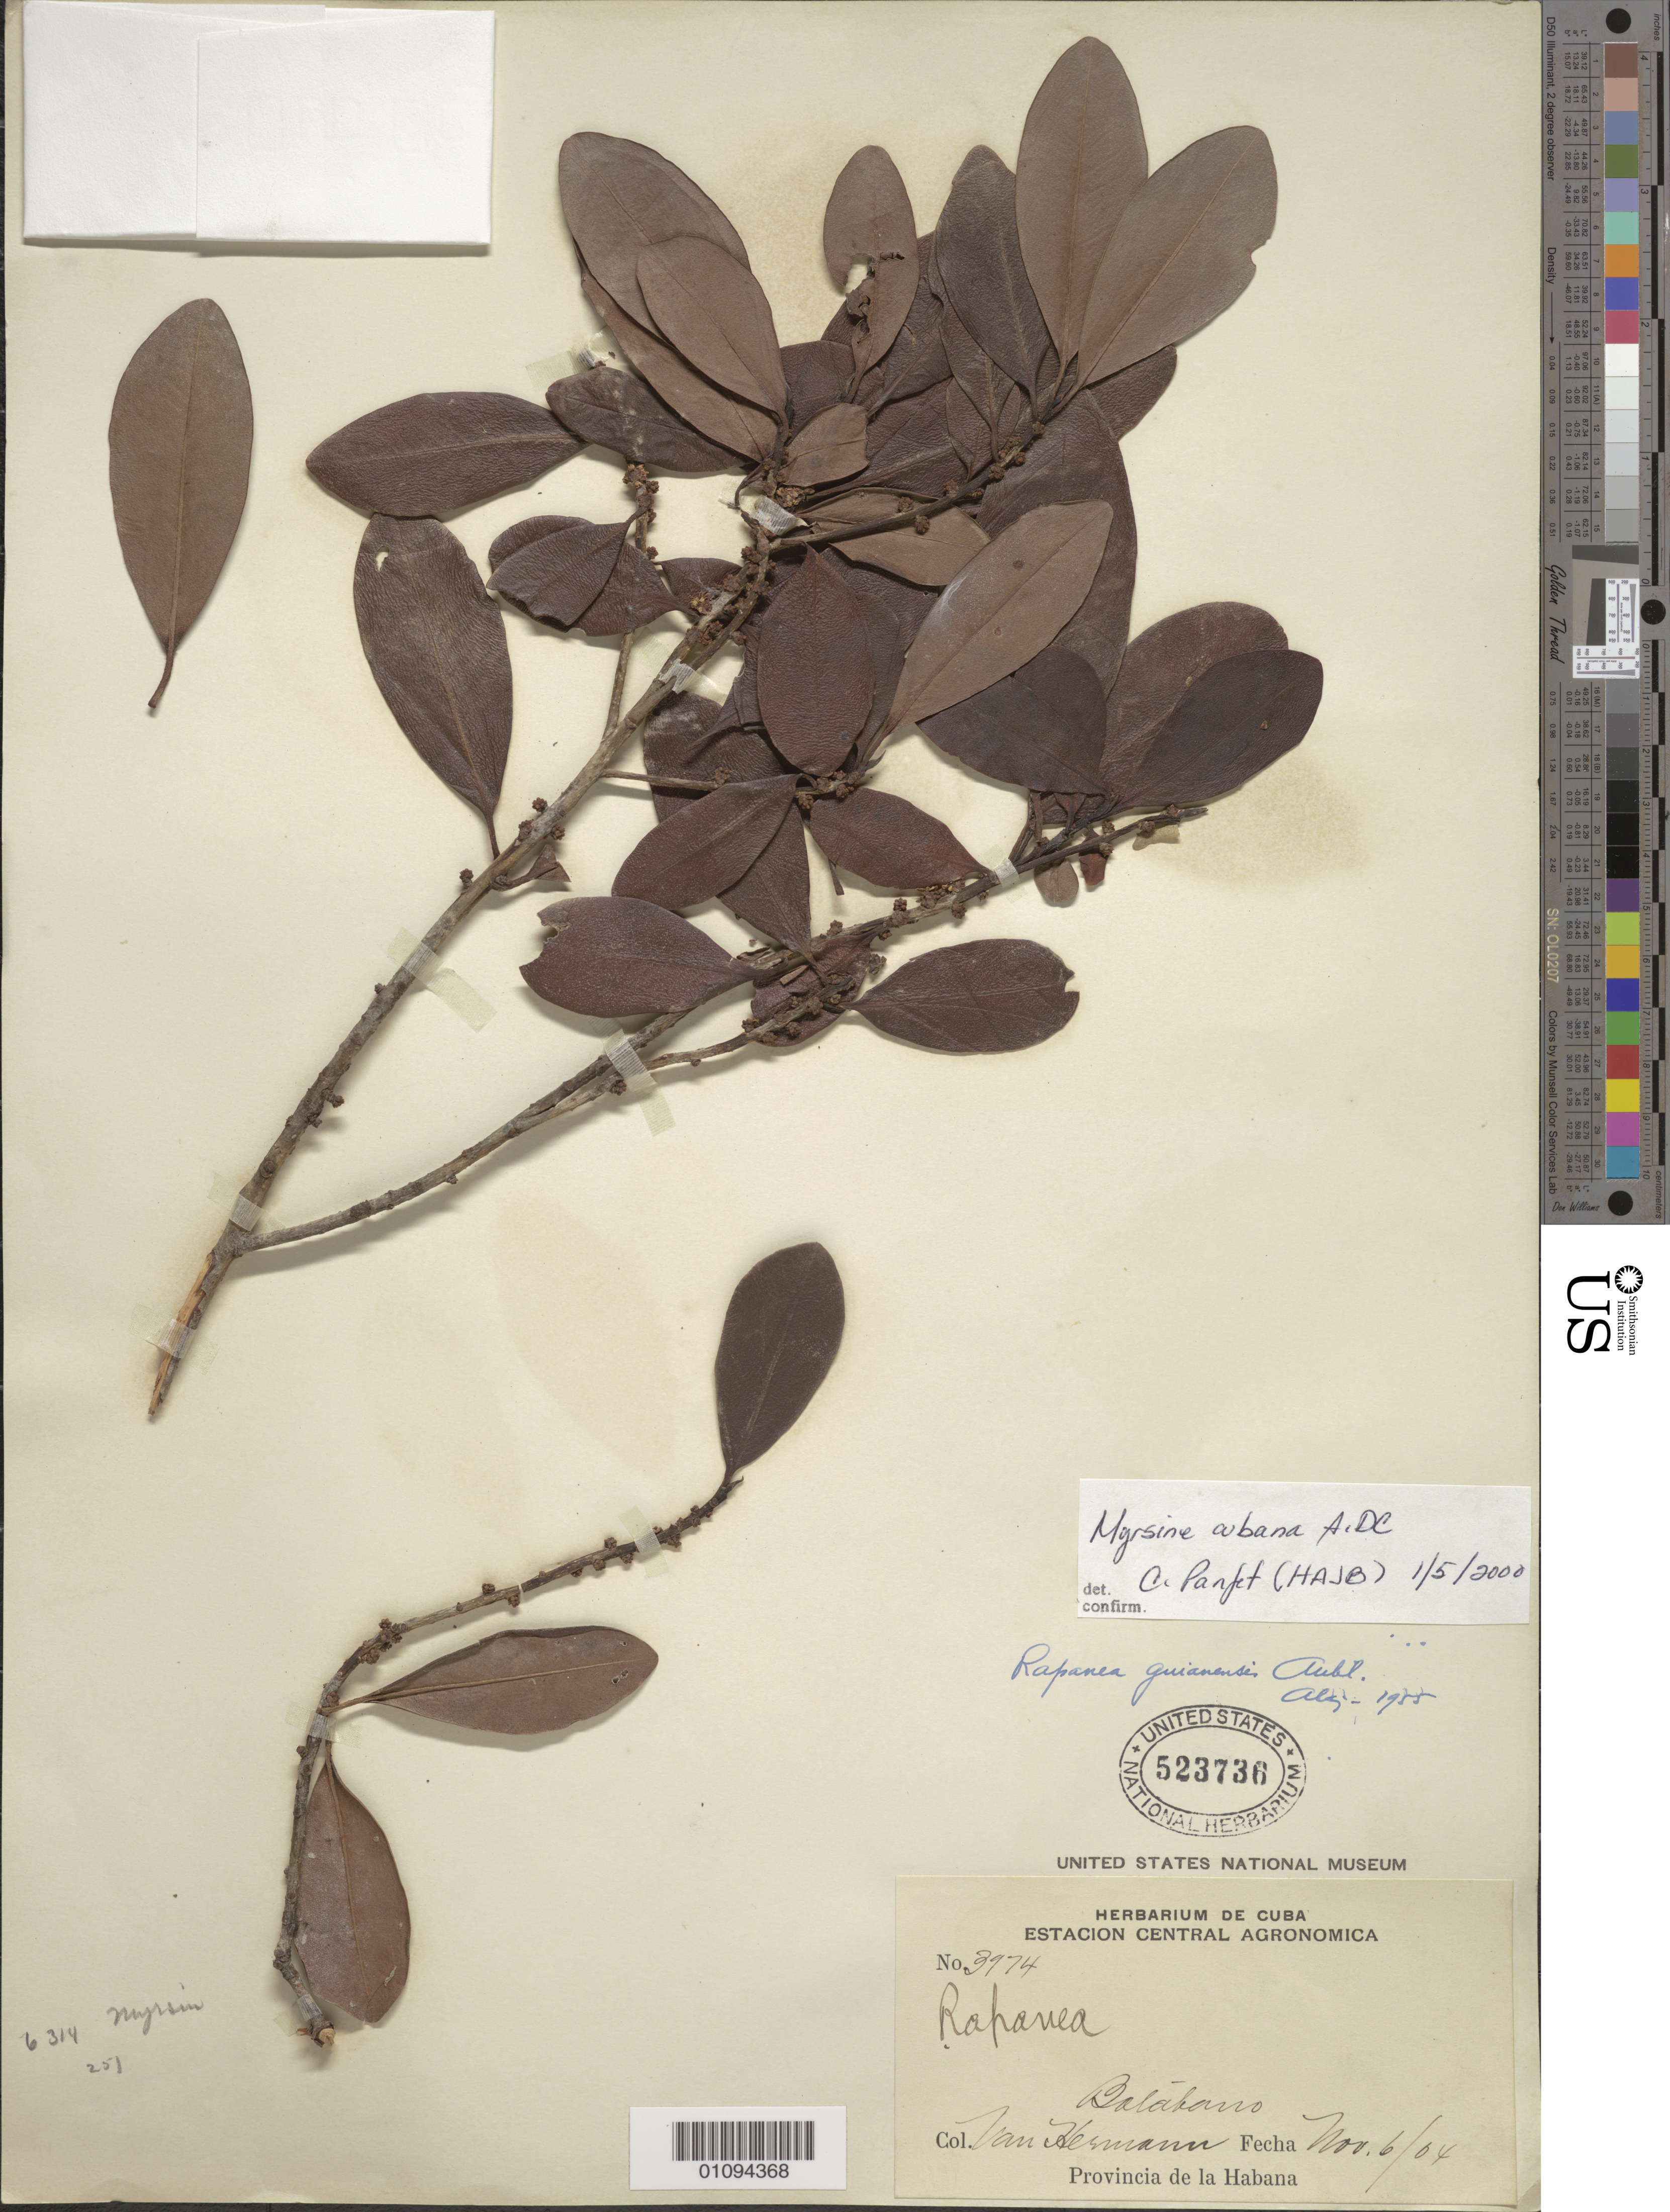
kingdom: Plantae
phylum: Tracheophyta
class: Magnoliopsida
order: Ericales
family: Primulaceae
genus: Myrsine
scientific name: Myrsine cubana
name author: A. DC.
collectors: H. A. Van Hermann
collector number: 3974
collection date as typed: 06 Nov 1904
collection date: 1904-11-06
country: Cuba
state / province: La Habana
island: Cuba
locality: Batabanó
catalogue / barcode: US 523736